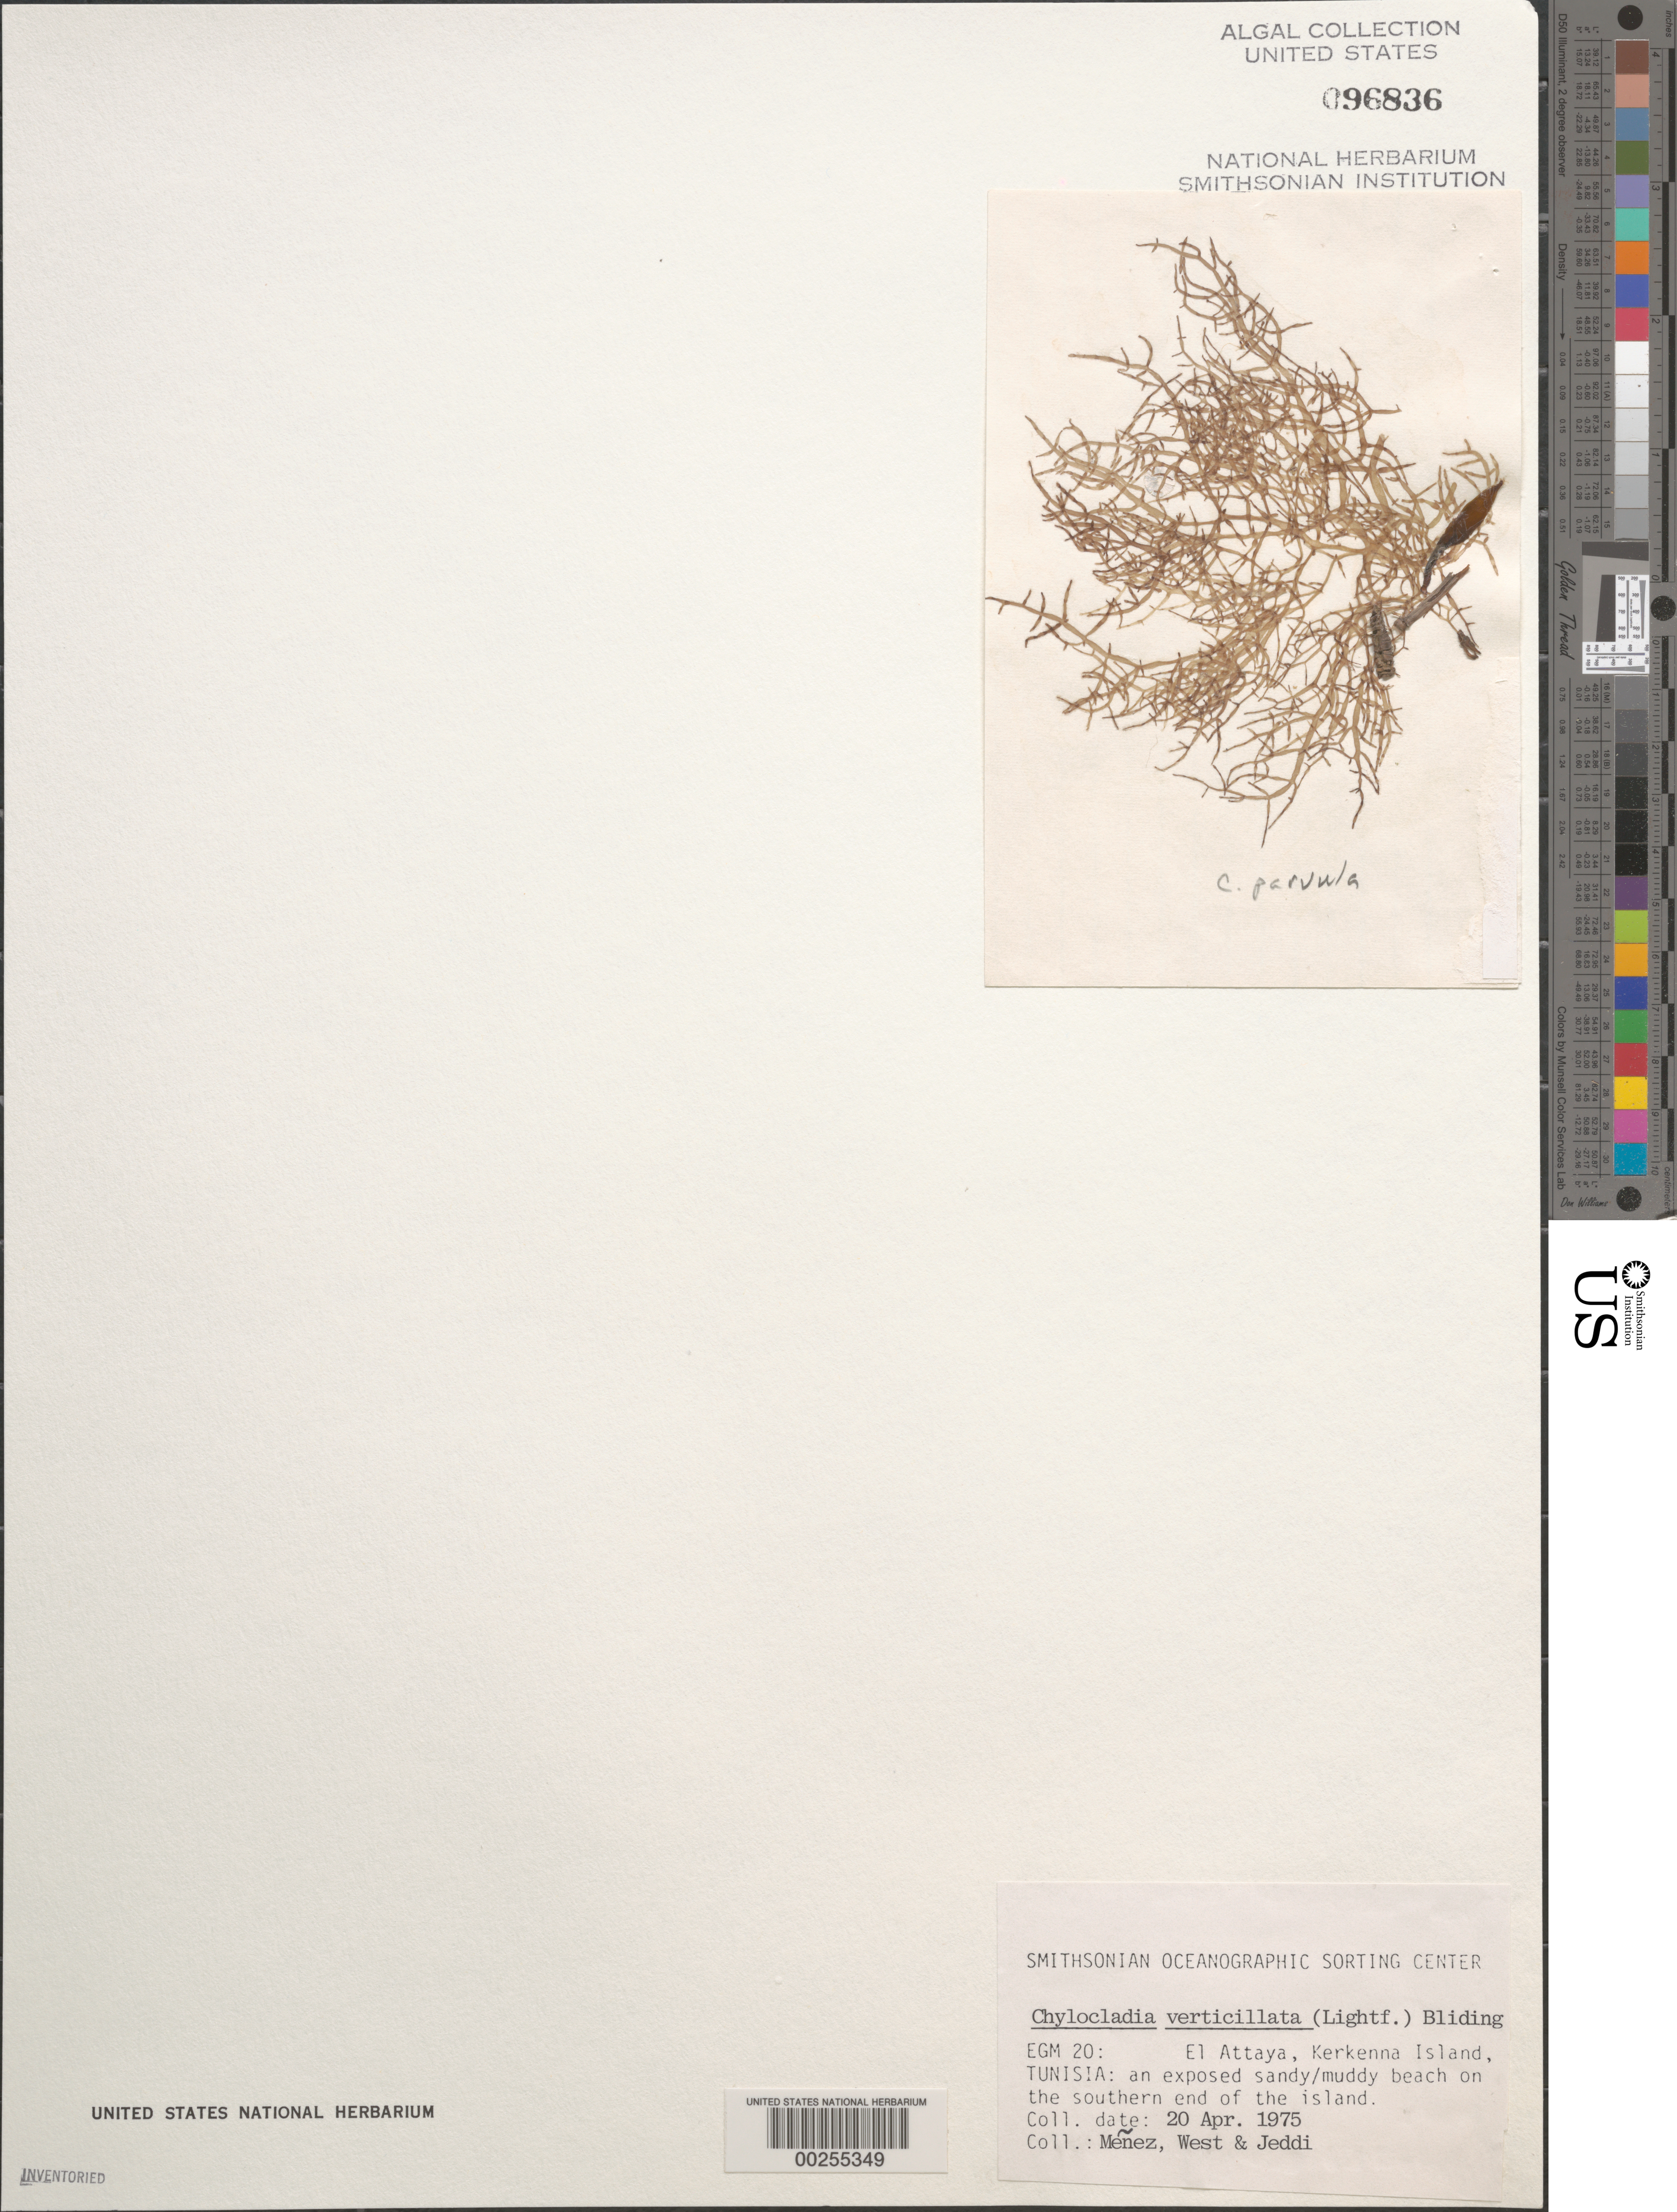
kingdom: Plantae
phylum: Rhodophyta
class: Florideophyceae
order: Rhodymeniales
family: Champiaceae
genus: Chylocladia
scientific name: Chylocladia verticillata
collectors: Meñez, -. West & -. Jeddi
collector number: EGM 20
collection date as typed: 20 Apr 1975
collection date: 1975-04-20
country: Tunisia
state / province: Sfax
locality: El attaya, kerkenna island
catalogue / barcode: US 96836